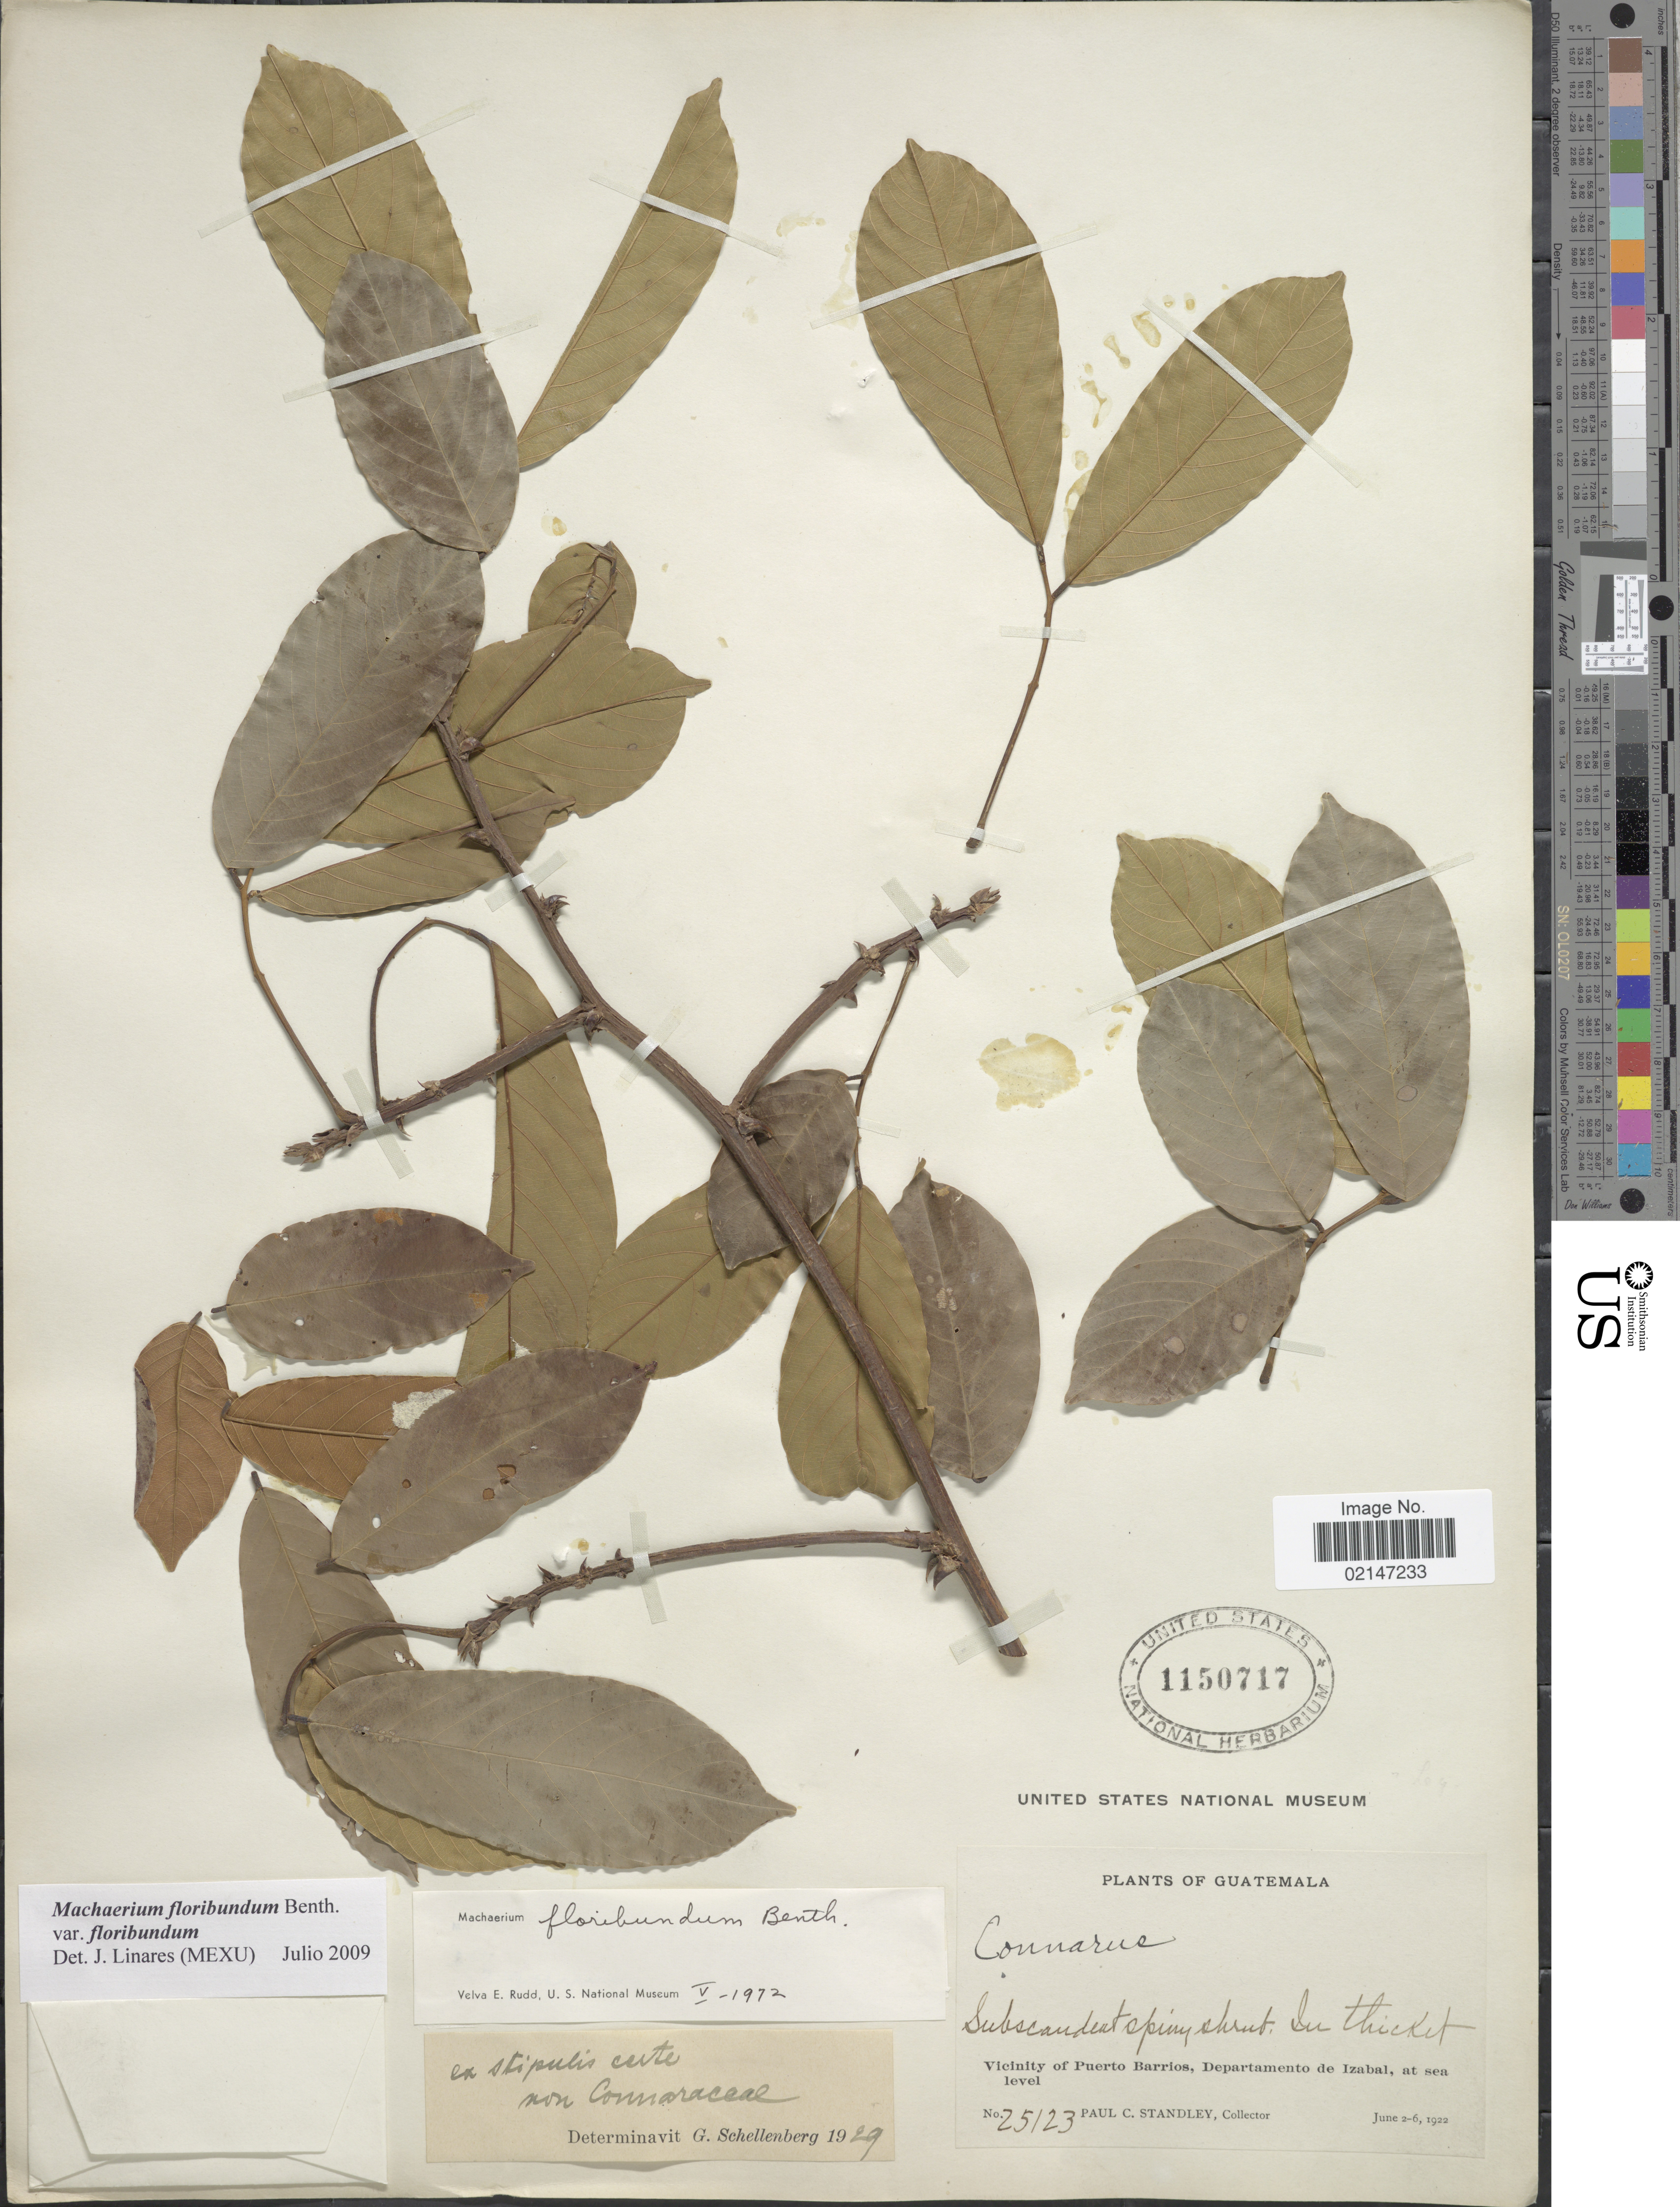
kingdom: Plantae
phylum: Tracheophyta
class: Magnoliopsida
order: Fabales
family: Fabaceae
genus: Machaerium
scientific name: Machaerium floribundum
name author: Benth.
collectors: P. C. Standley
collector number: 25123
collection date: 1922-06-02/1922-06-06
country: Guatemala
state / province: Izabal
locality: In thicket, Vicinity of Puerto Barrios, Departamento de Izabal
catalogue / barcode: US 1150717